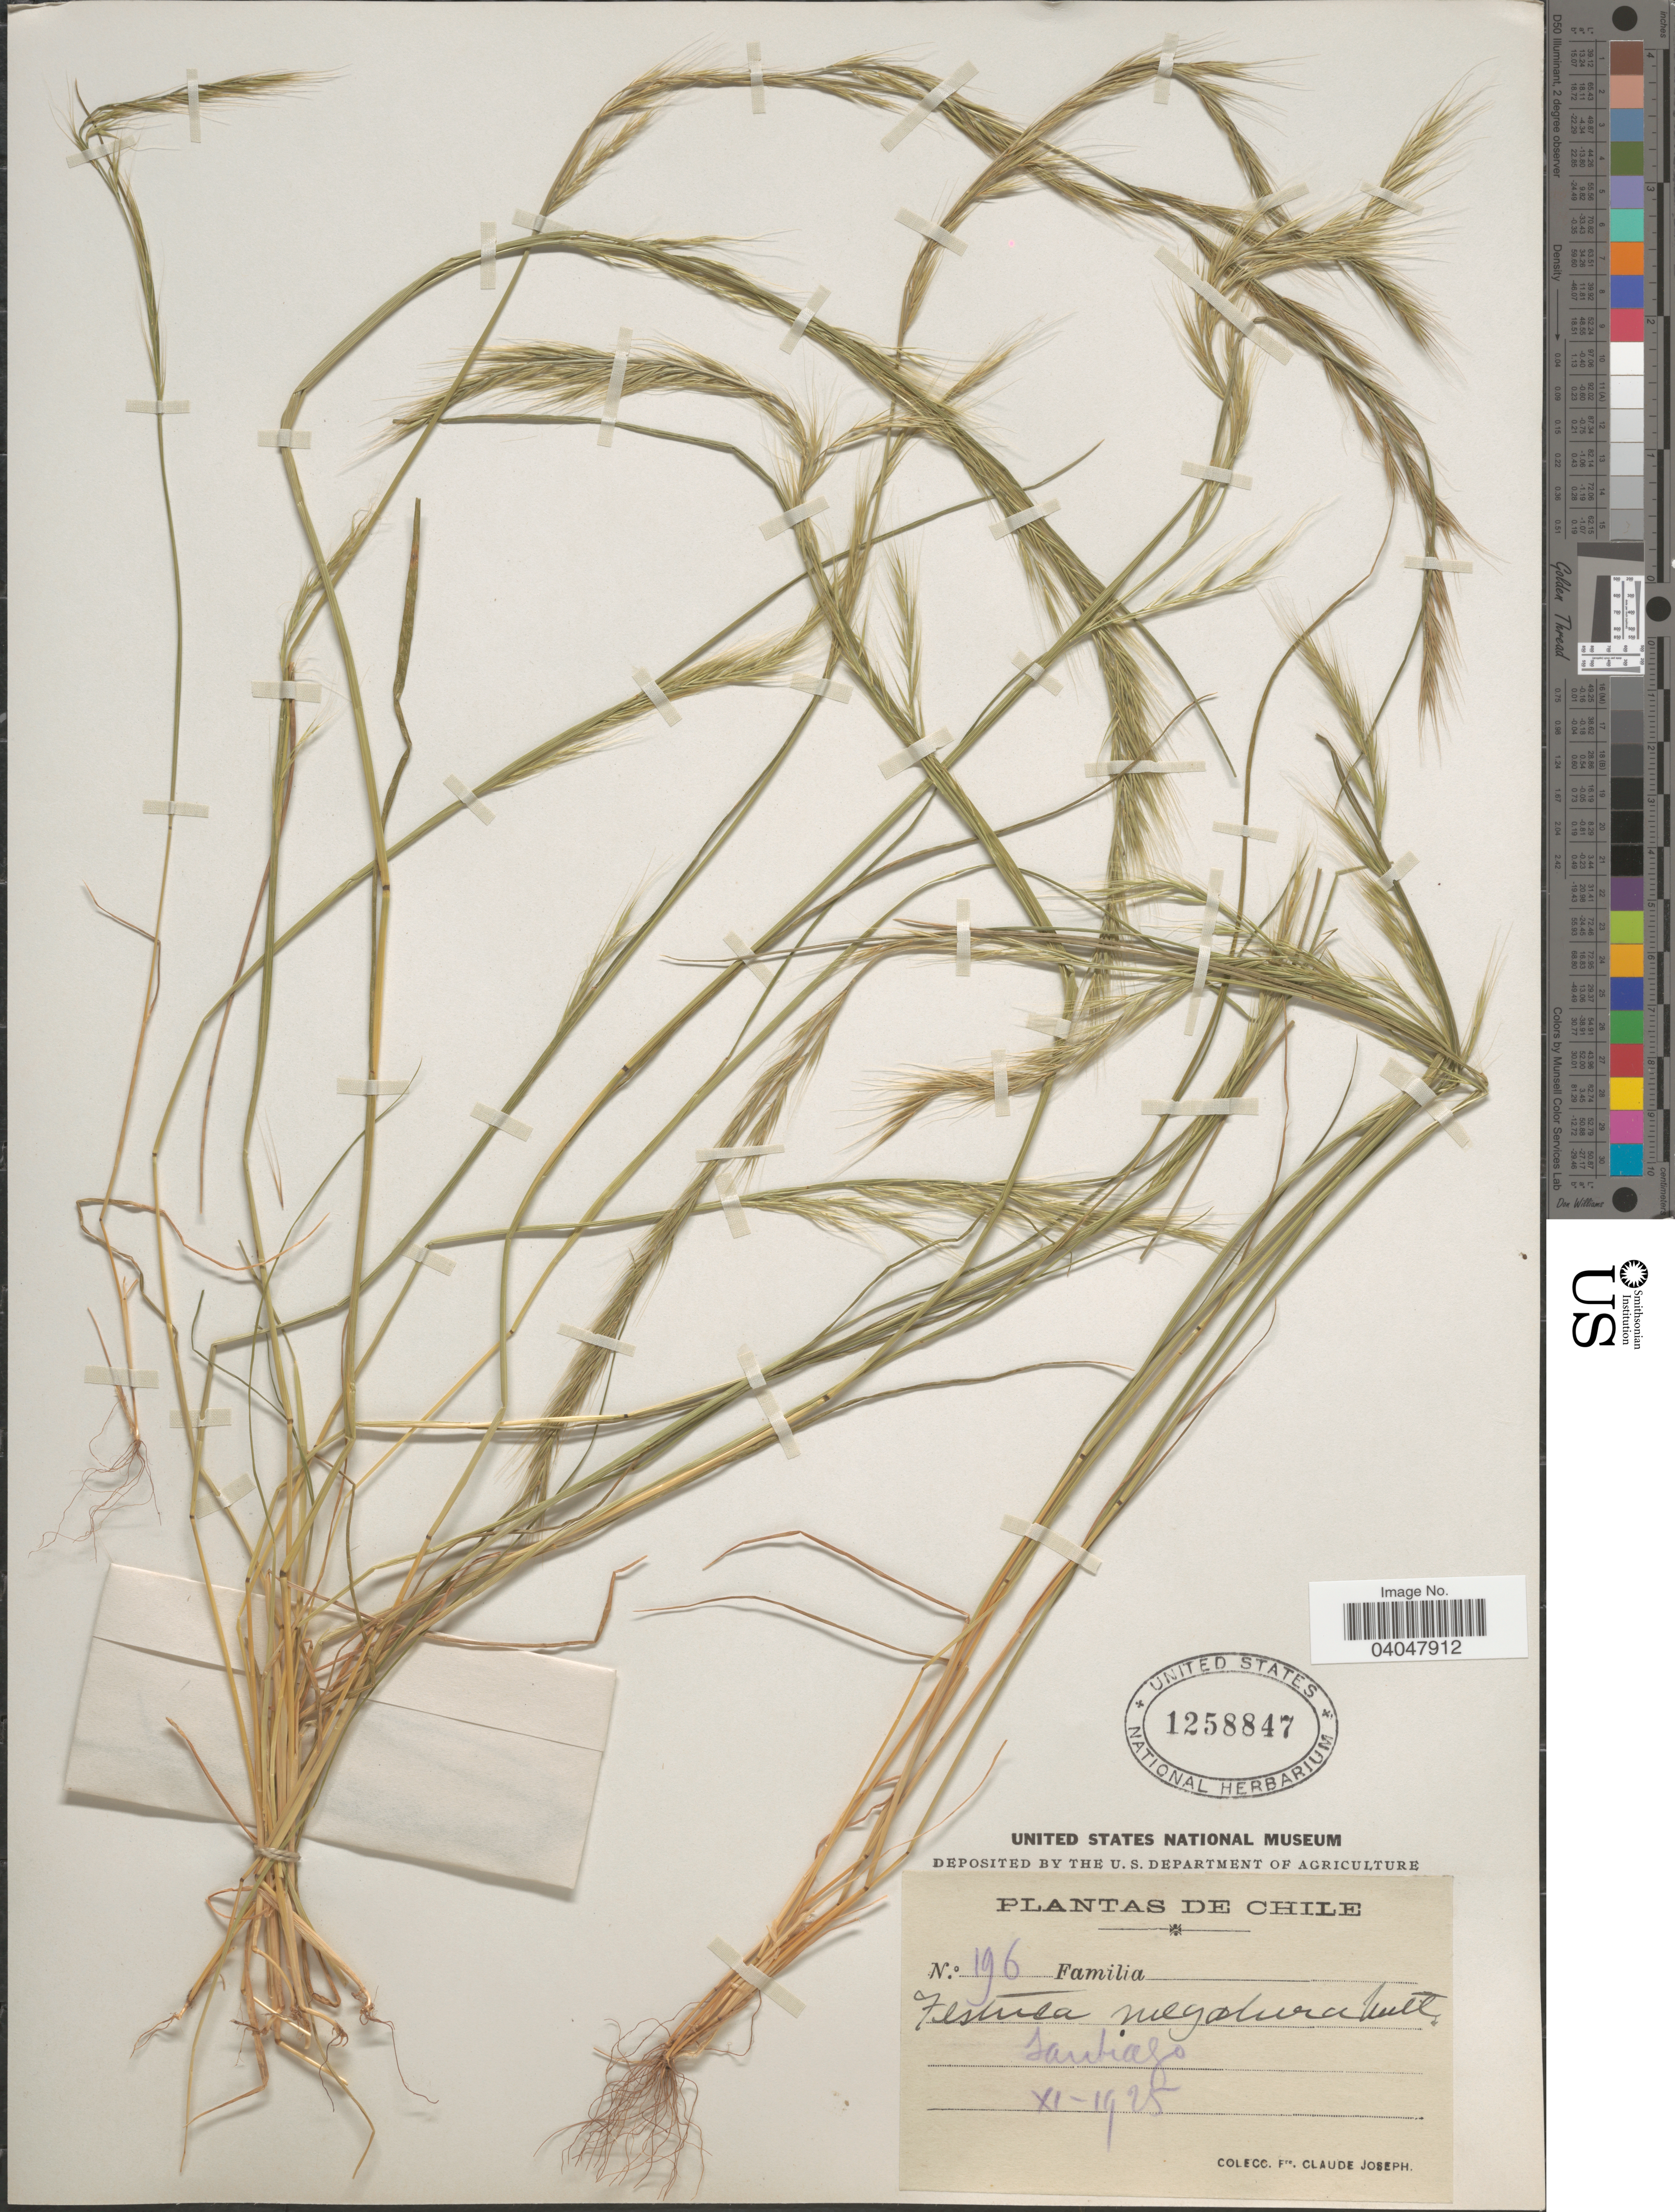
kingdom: Plantae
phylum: Tracheophyta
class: Liliopsida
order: Poales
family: Poaceae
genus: Festuca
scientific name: Festuca megalura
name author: Nutt.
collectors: Bro. Claude-Joseph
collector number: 196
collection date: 1925-11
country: Chile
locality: Santiago.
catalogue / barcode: US 1258847